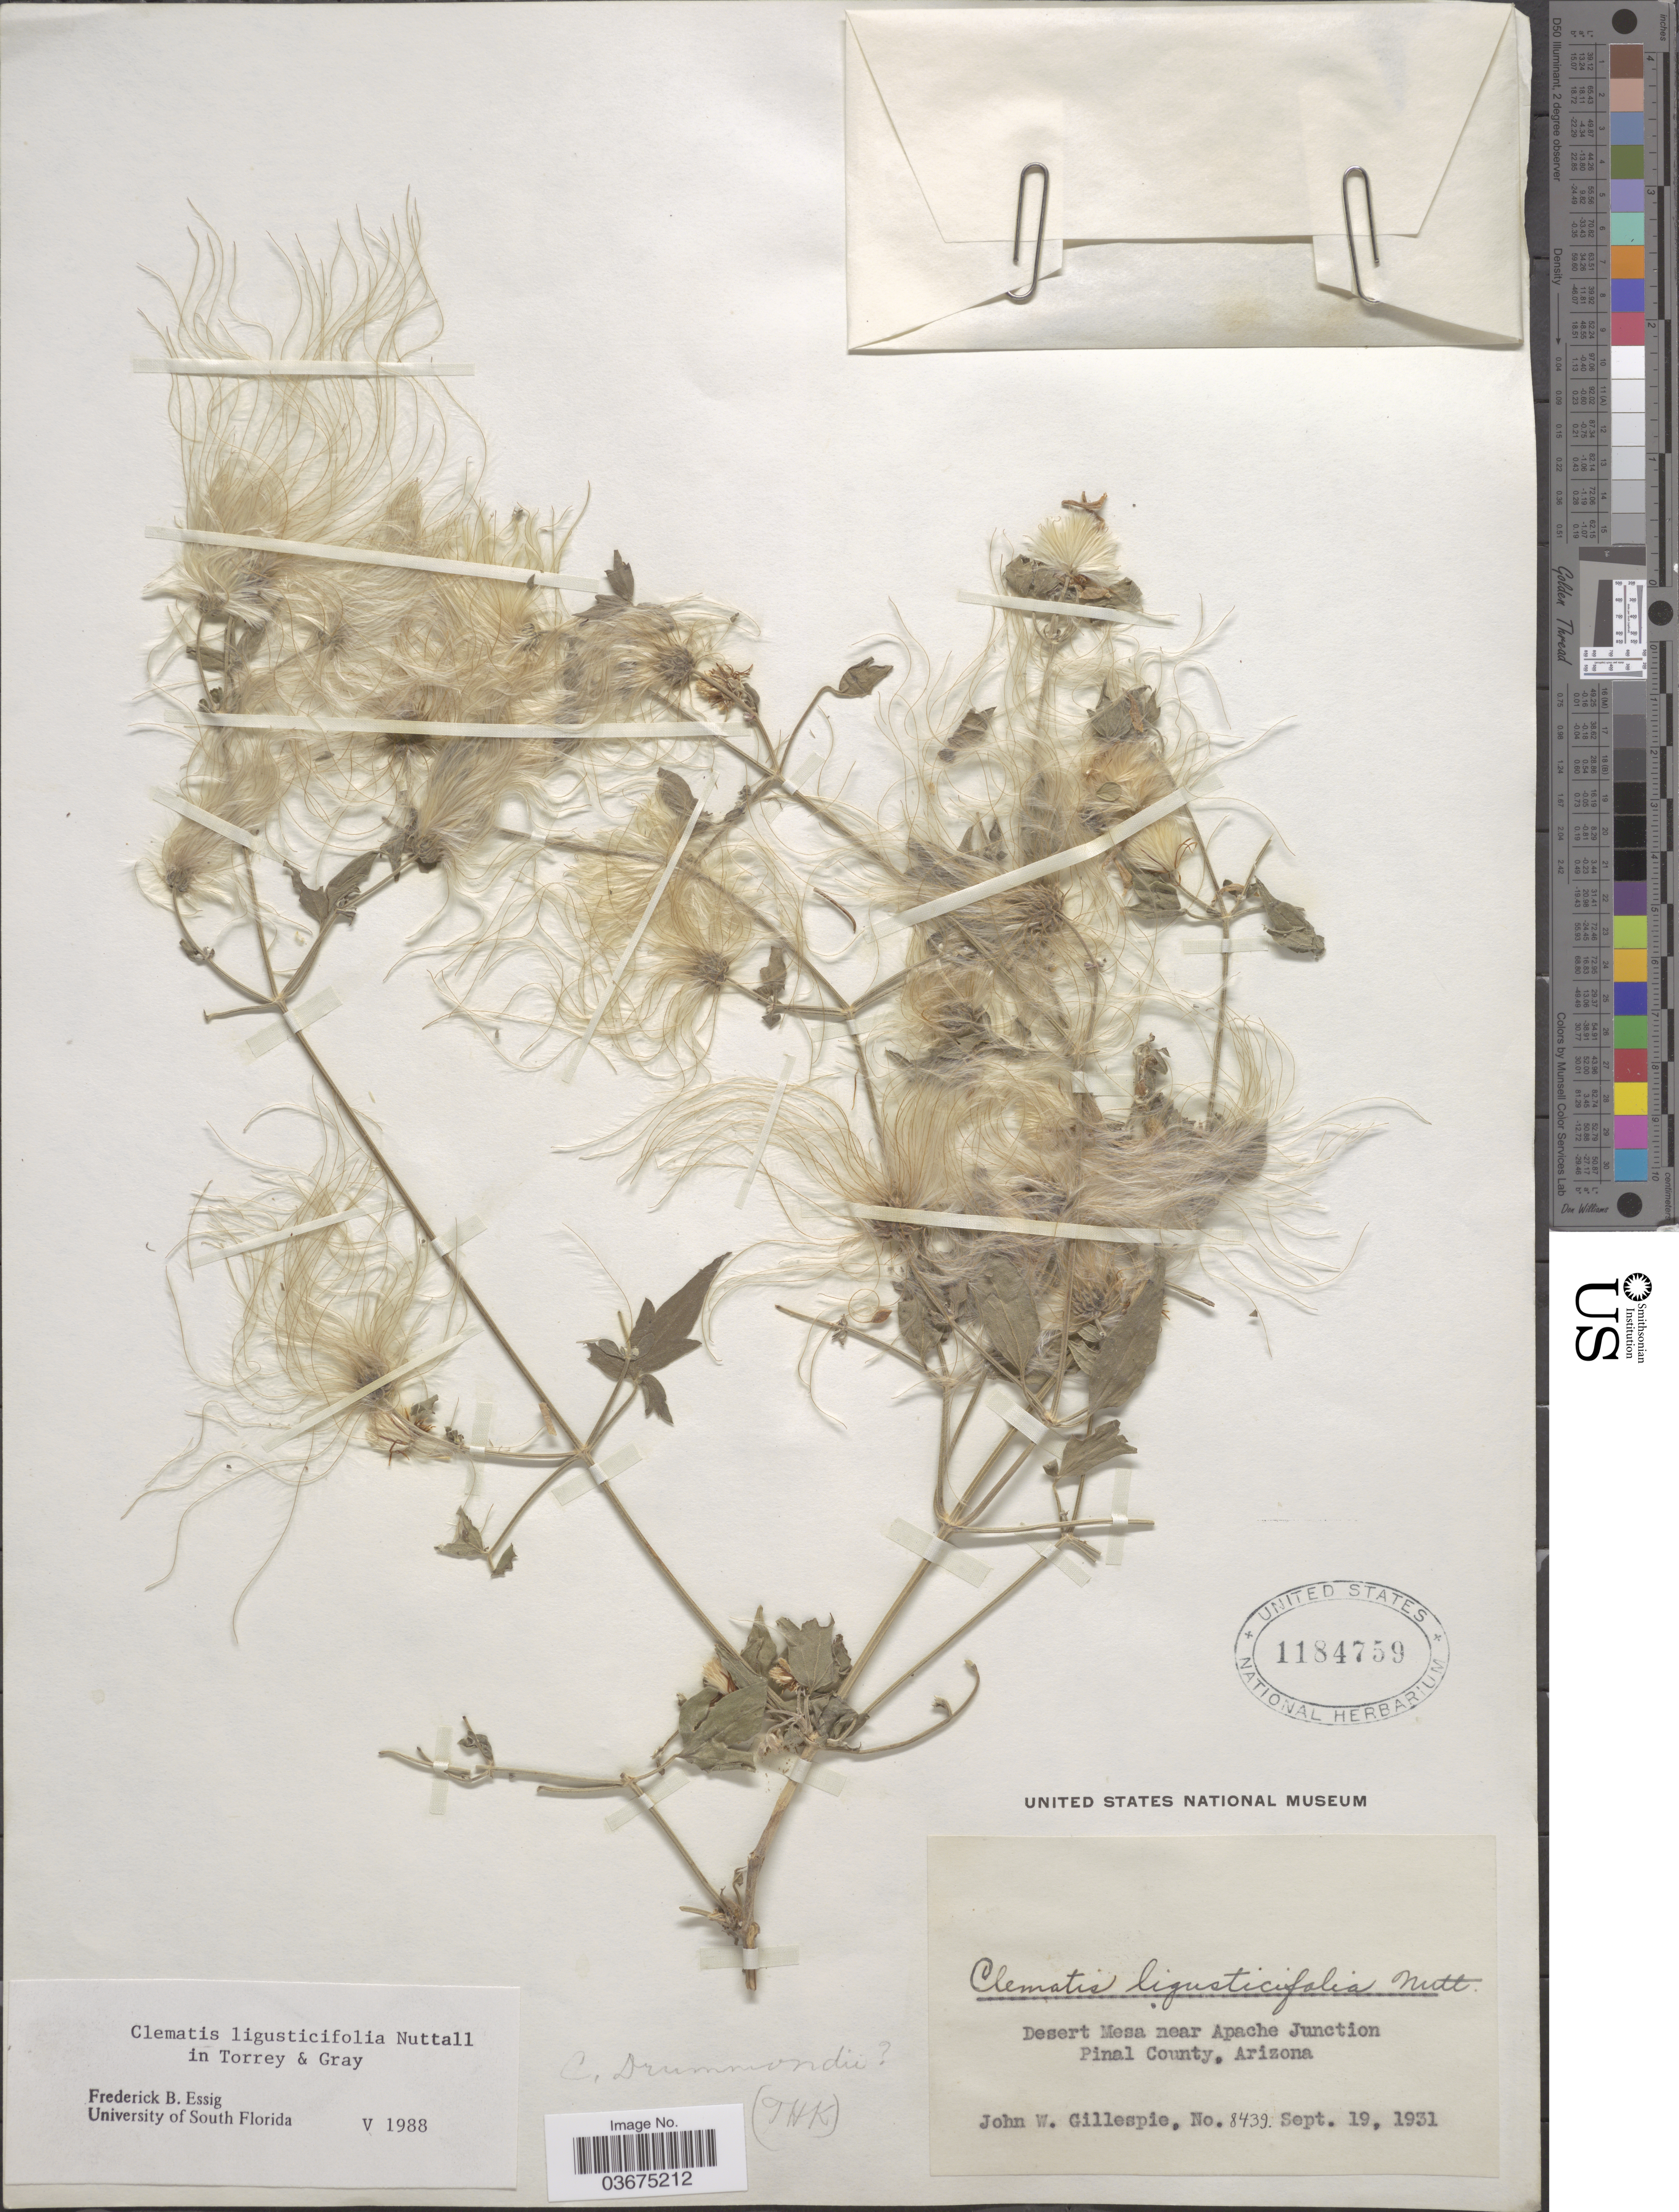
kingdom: Plantae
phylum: Tracheophyta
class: Magnoliopsida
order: Ranunculales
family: Ranunculaceae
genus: Clematis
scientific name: Clematis ligusticifolia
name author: Nutt.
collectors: J. W. Gillespie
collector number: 8439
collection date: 1931-07-19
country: United States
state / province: Arizona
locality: Desert Mesa near Apache Junction. Pinal County.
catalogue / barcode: US 1184759